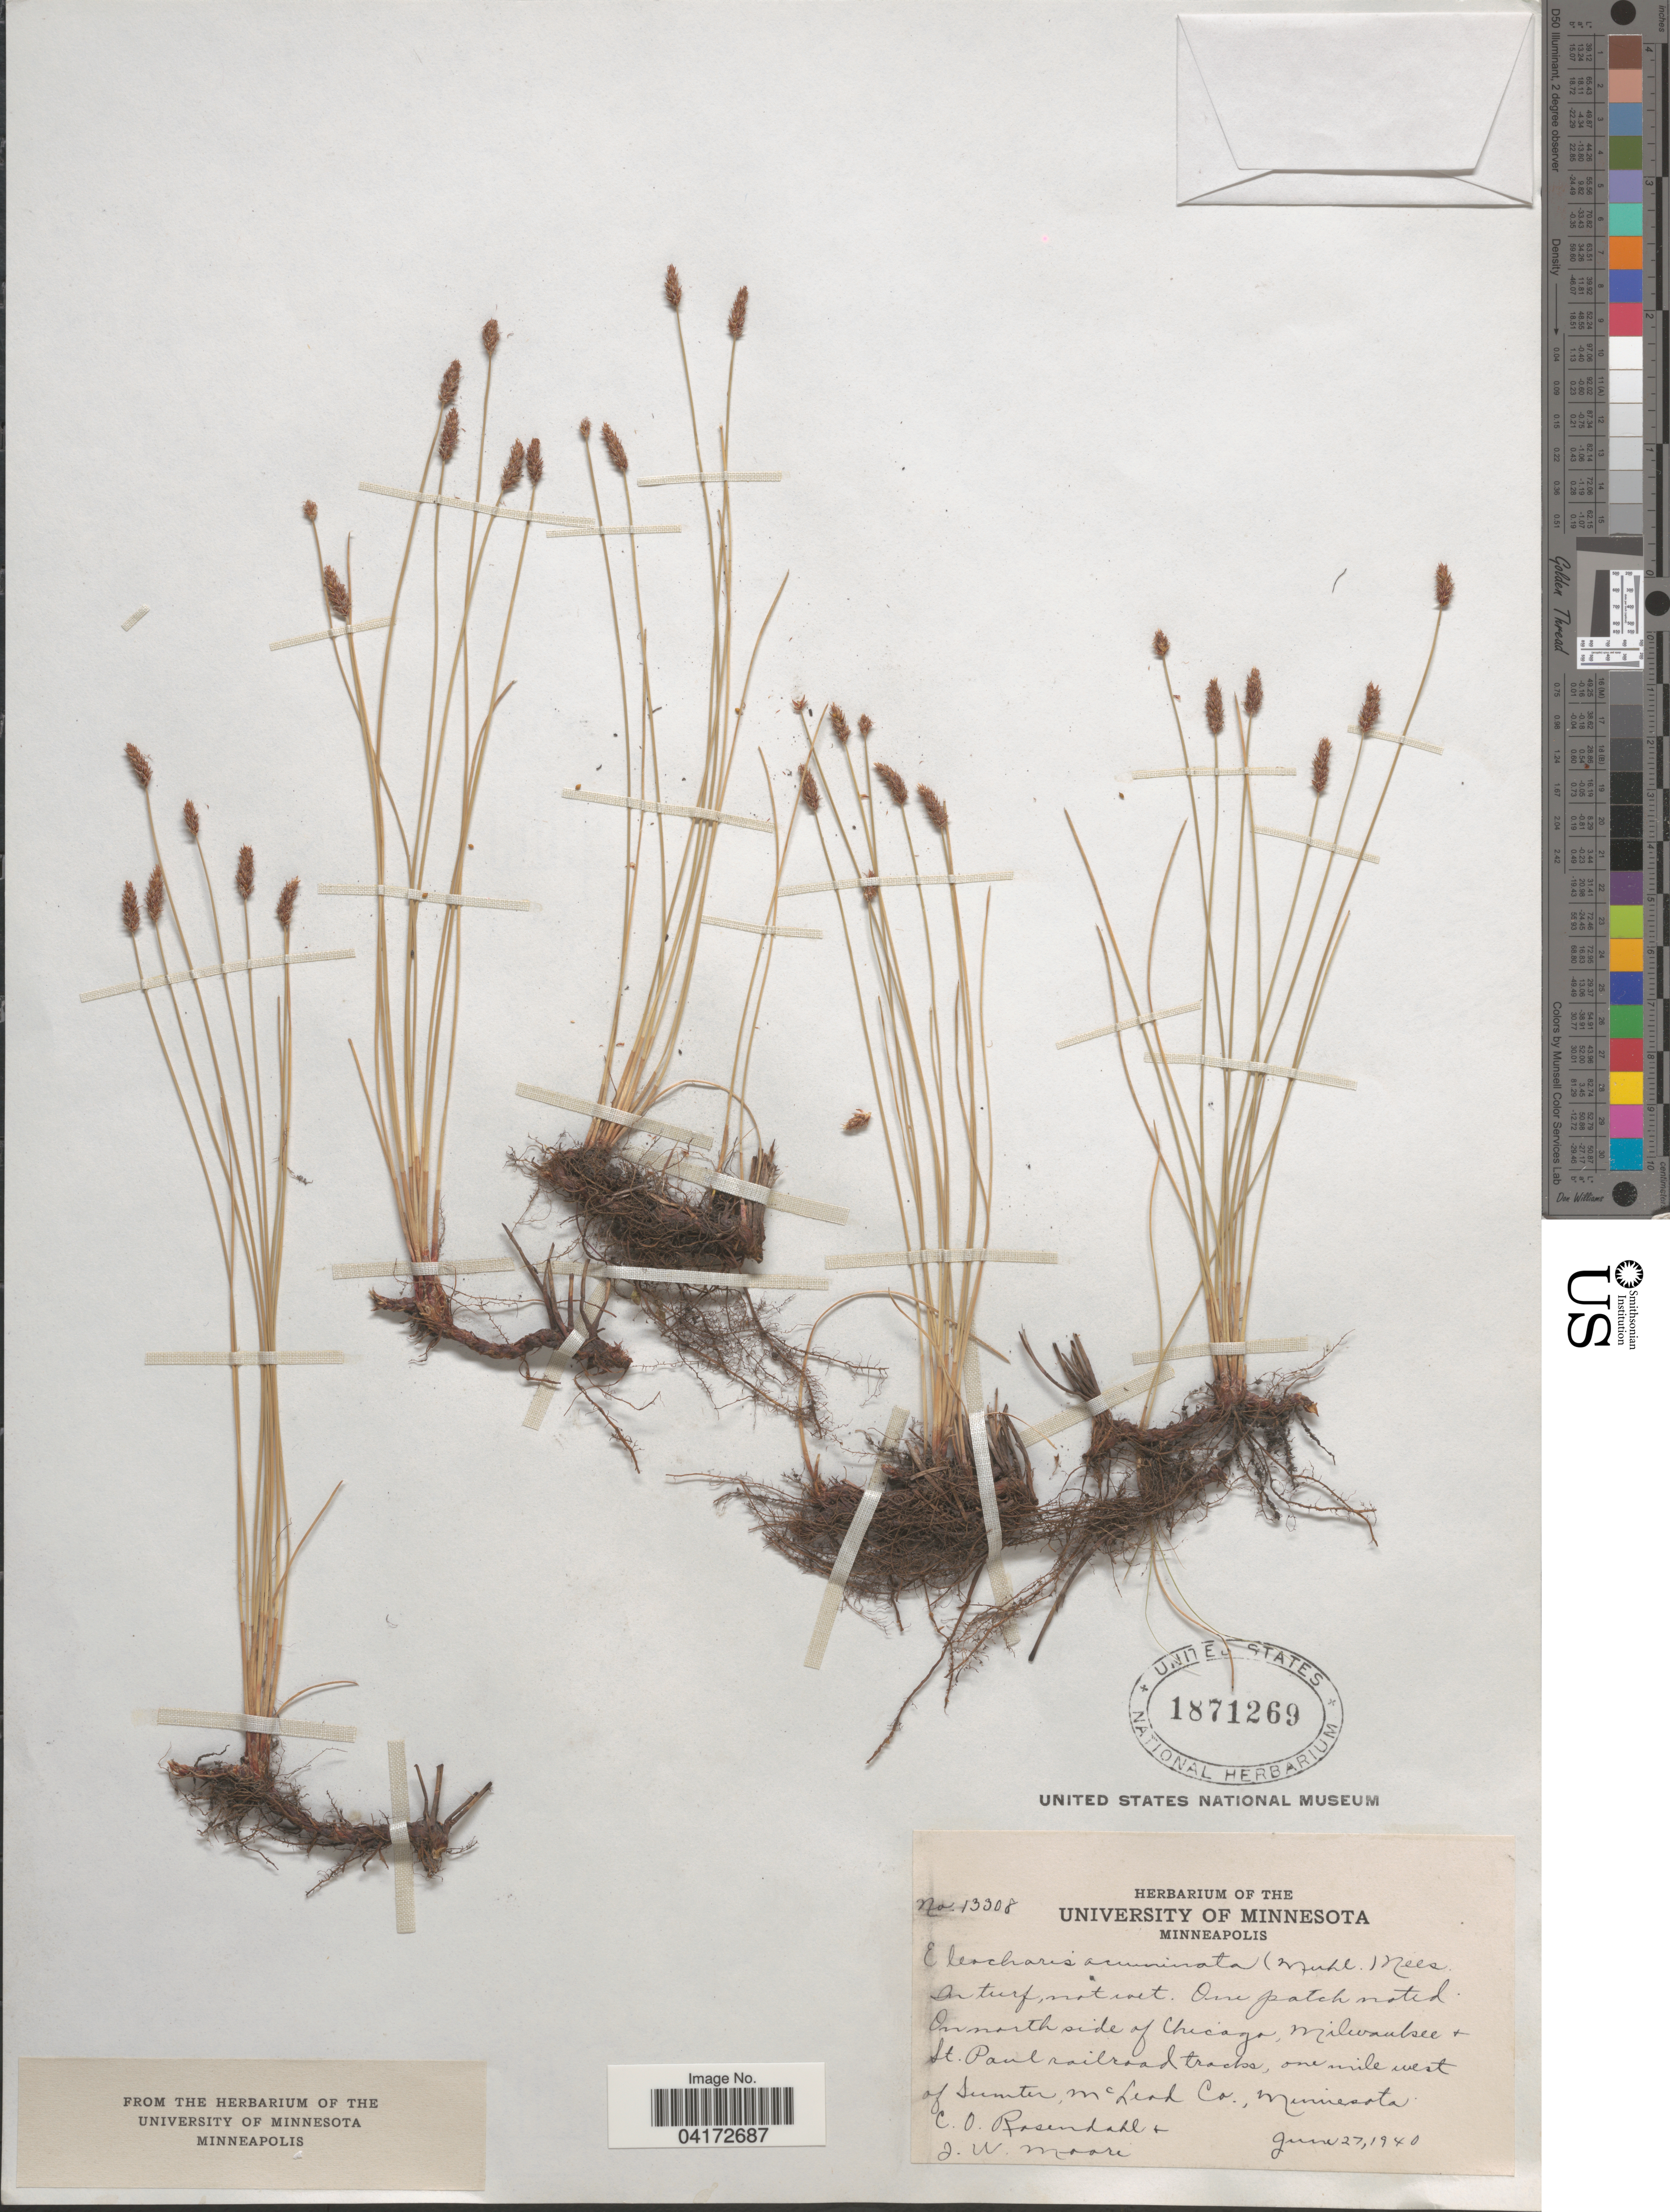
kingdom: Plantae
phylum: Tracheophyta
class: Liliopsida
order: Poales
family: Cyperaceae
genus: Eleocharis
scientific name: Eleocharis compressa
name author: Sull.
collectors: C. O. Rosendahl & J. Moore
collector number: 13308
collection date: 1940-06-27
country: United States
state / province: Minnesota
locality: On north side of Chicago, Milwaukee + St. Paul railroad tracks, one mile west of Sumter, McLeod Co.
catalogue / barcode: US 1871269